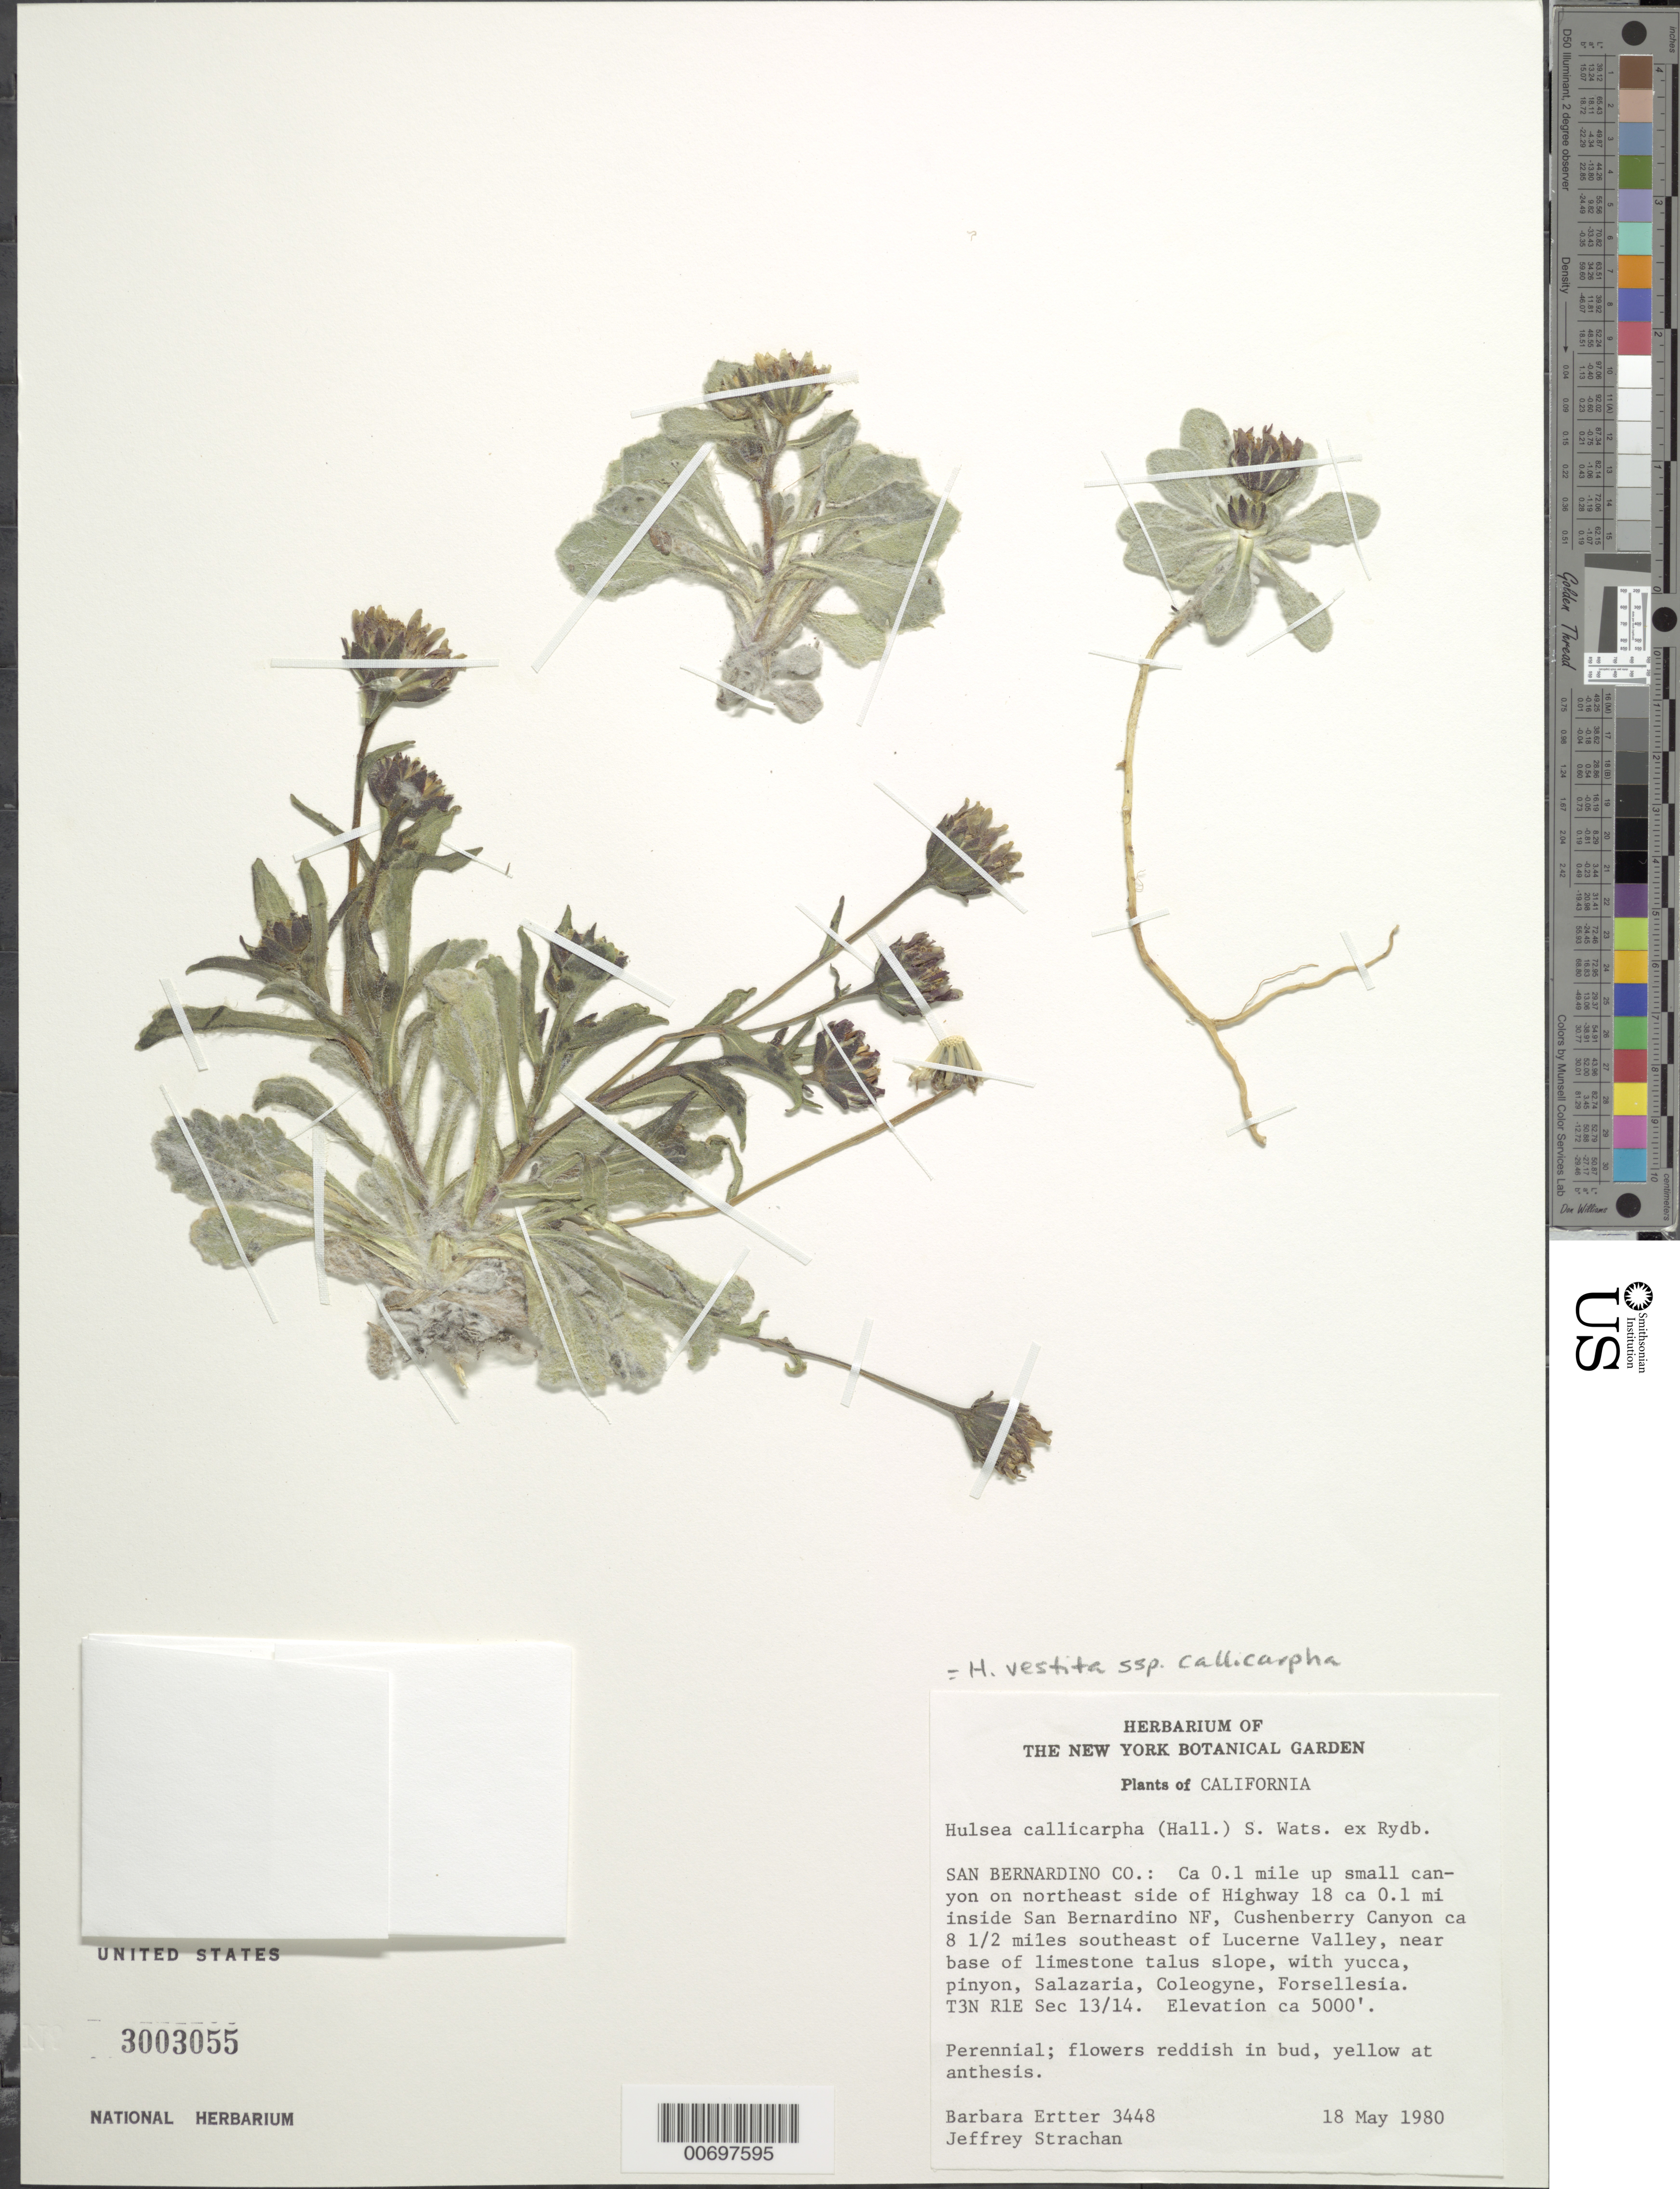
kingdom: Plantae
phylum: Tracheophyta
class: Magnoliopsida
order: Asterales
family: Asteraceae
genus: Hulsea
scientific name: Hulsea vestita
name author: A. Gray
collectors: B. Ertter & J. Strachan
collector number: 3448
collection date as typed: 18 May 1980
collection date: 1980-05-18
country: United States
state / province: California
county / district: San Bernardino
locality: Ca 0.1 mile up small canyon on northeast side of Highway 18 ca 0.1 mi inside San Bernardino NF, Cushenberry Canyon ca 8 1/2 miles southeast of Lucerne Valley. T3N R1E Sec 13/14.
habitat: Near base of limestone talus slope, with yucca, pinyon, Salazaria, Coleogyne, Forsellesia.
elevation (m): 1524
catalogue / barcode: US 3003055